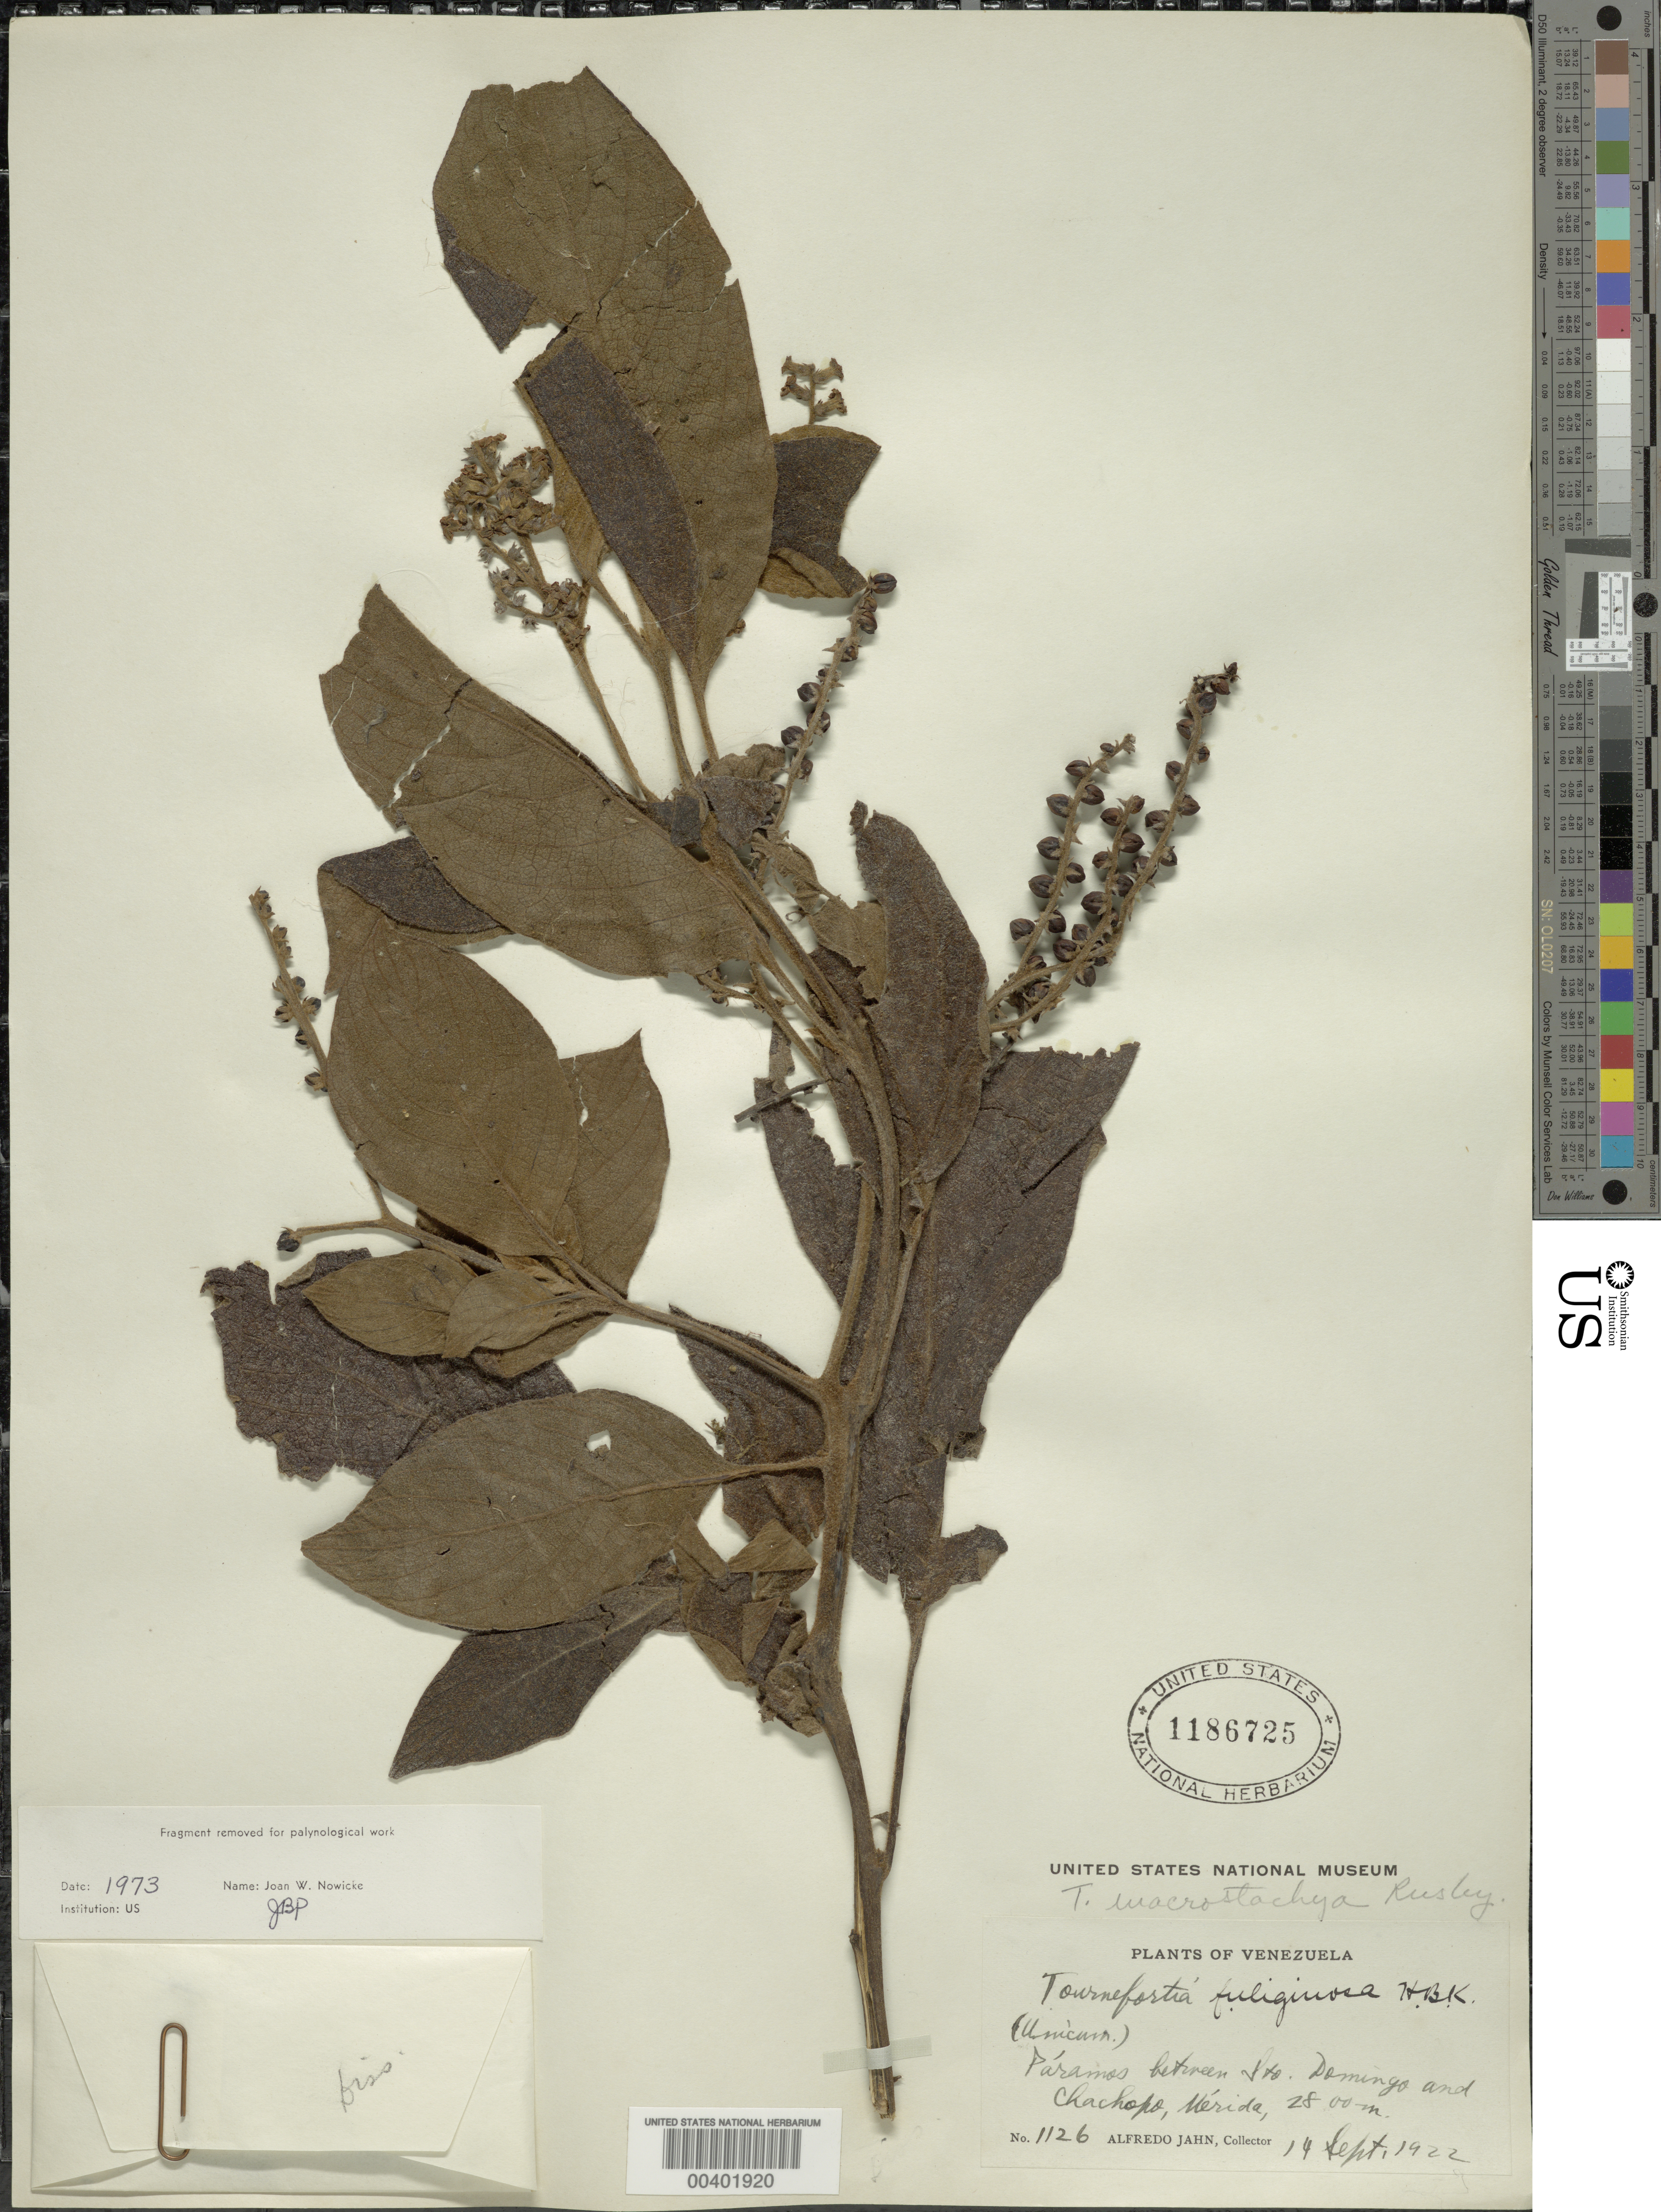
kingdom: Plantae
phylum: Tracheophyta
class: Magnoliopsida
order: Boraginales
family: Heliotropiaceae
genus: Tournefortia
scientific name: Tournefortia macrostachya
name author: Rusby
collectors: A. Jahn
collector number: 1126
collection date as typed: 14 Sep 1922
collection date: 1922-09-14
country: Venezuela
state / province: Mérida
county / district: Rangel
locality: Páramos between Sto. Domingo and Chachopo Santo Domingo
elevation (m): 2800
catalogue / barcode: US 1186725